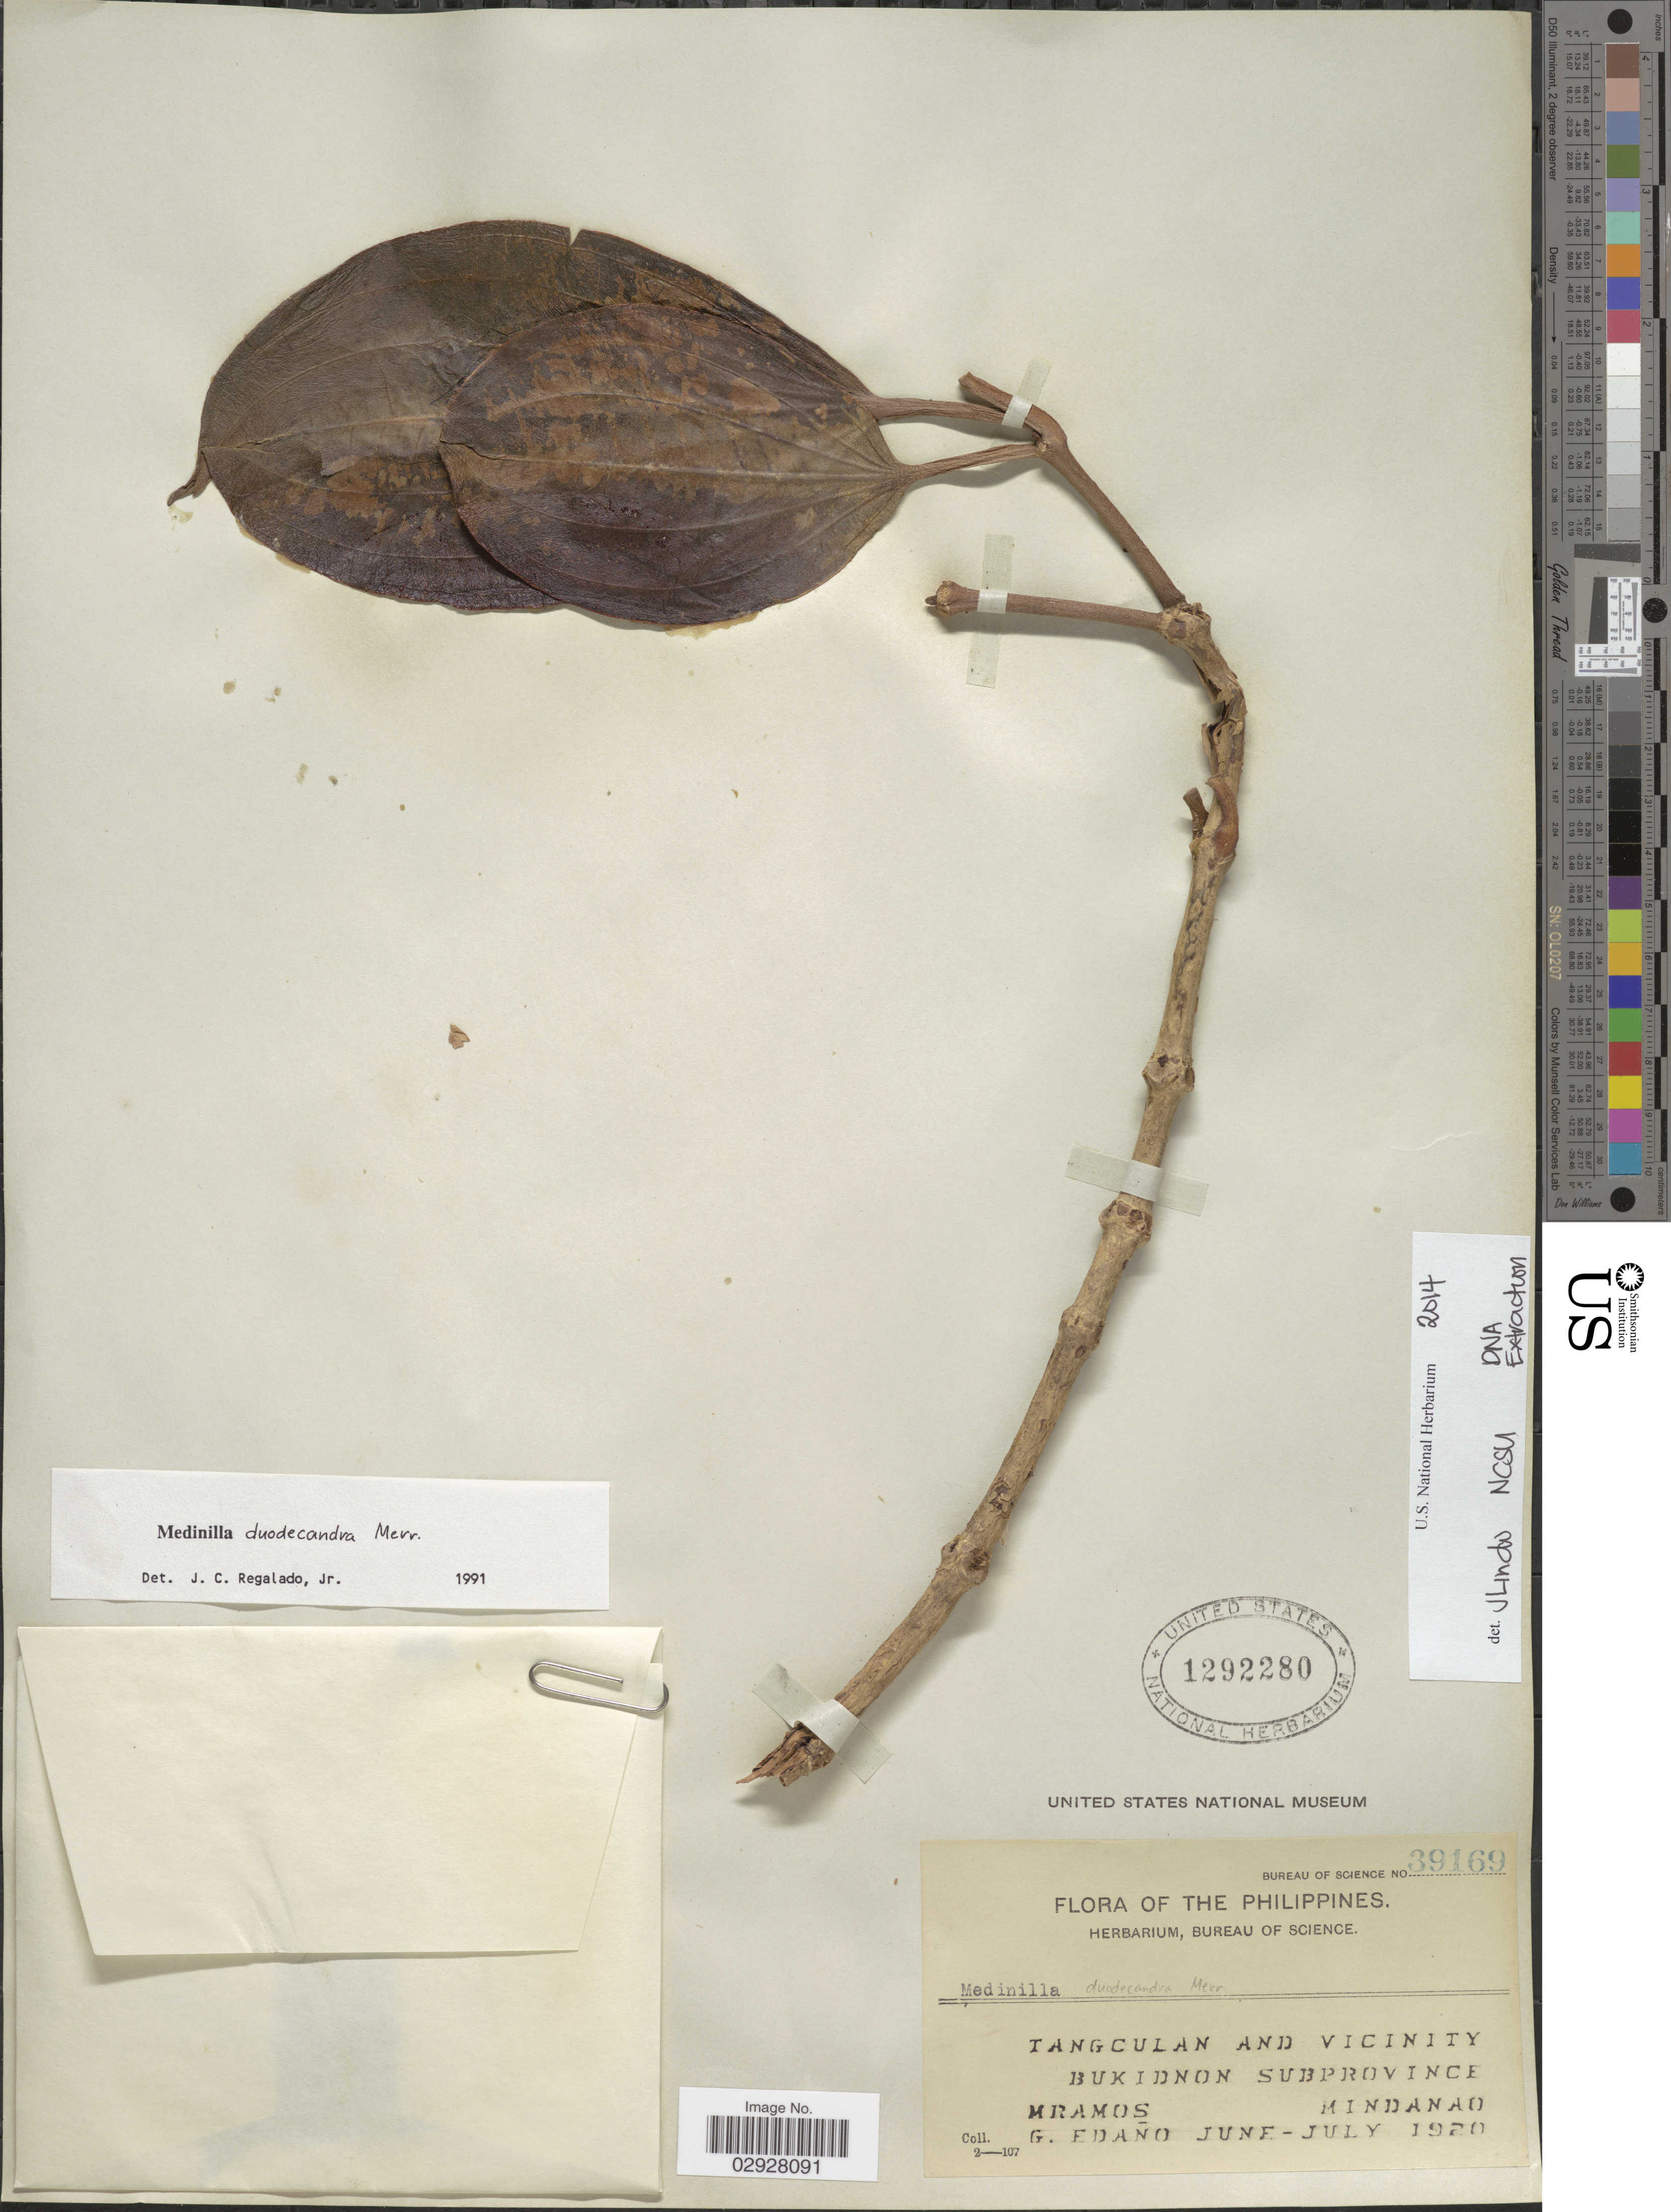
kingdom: Plantae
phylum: Tracheophyta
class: Magnoliopsida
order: Myrtales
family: Melastomataceae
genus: Medinilla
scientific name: Medinilla duodecandra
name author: Merr.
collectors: M. Ramos & G. Edaño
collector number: Bureau of Science 39169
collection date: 1920-06/1920-07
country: Philippines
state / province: Northern Mindanao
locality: Tangculan and Vicinity, Bukidnon Subprovince, Mindanao.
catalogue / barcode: US 1292280